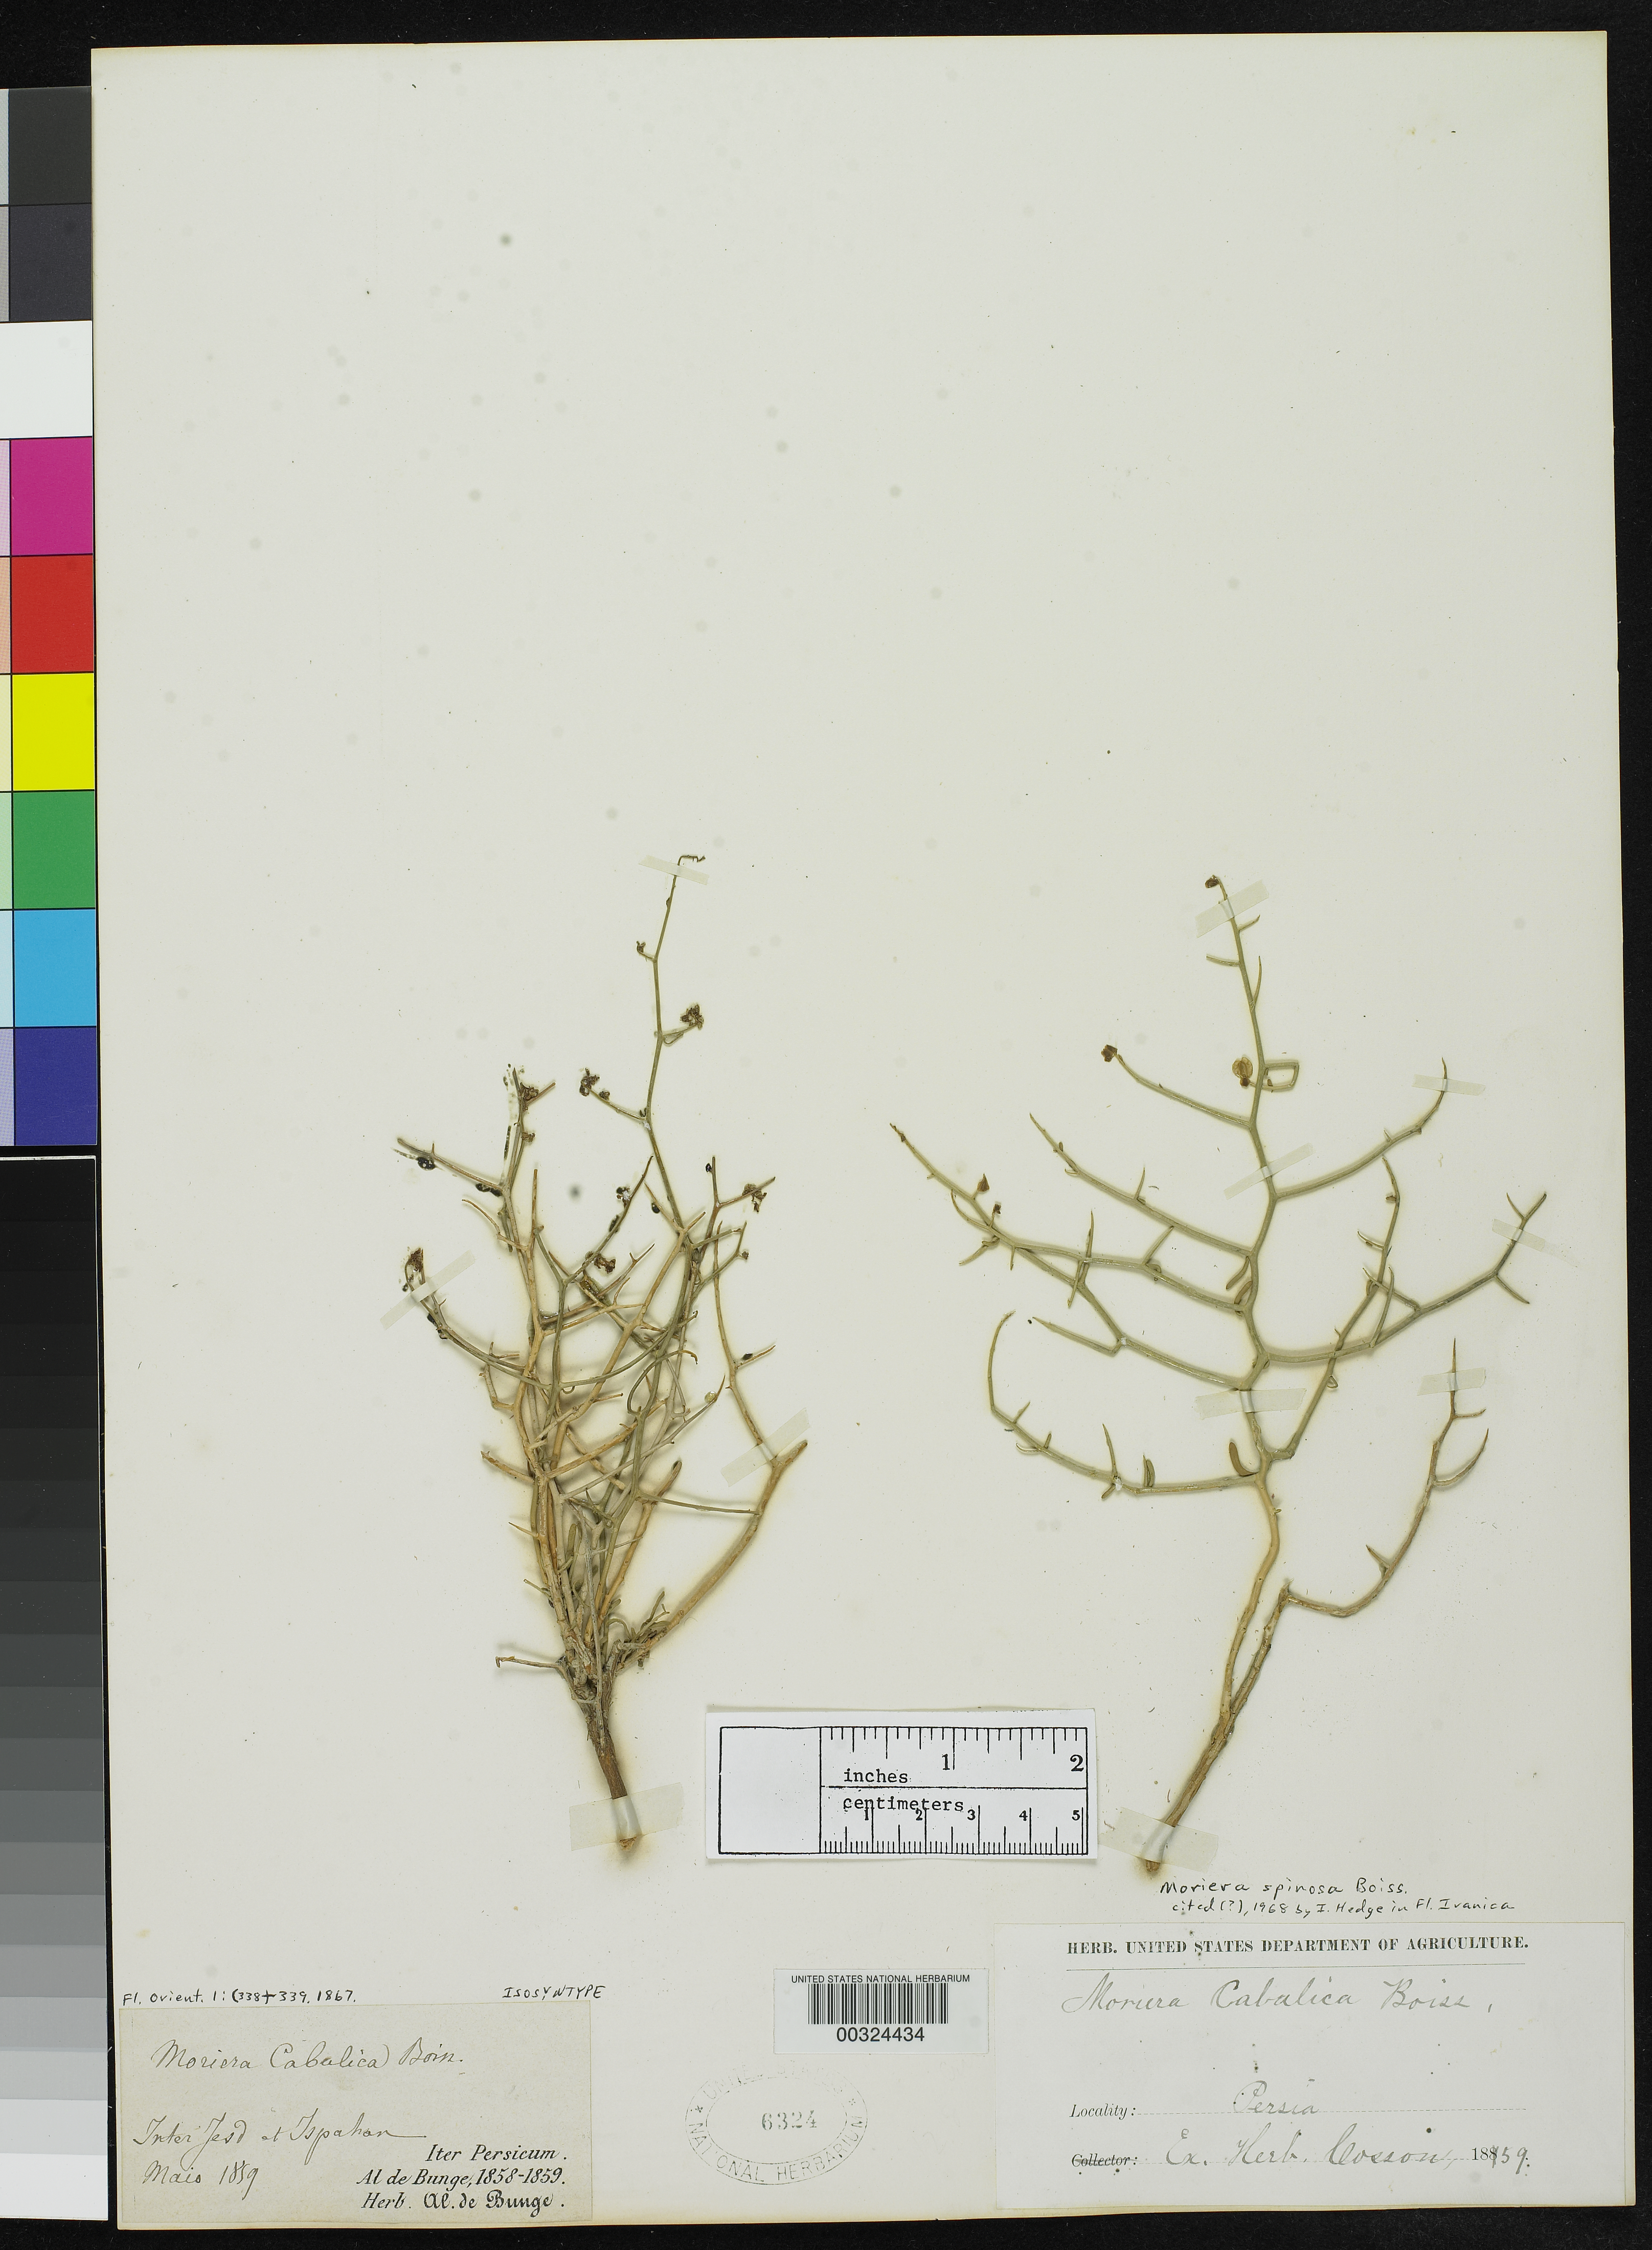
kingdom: Plantae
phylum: Tracheophyta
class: Magnoliopsida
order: Brassicales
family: Brassicaceae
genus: Moriera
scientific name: Moriera cabulica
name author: Boiss.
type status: Isosyntype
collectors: A. Bunge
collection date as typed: May 1859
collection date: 1859-05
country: Iran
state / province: Esfahan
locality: Inter Jezd et Ispahan.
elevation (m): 3353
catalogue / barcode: US 6324